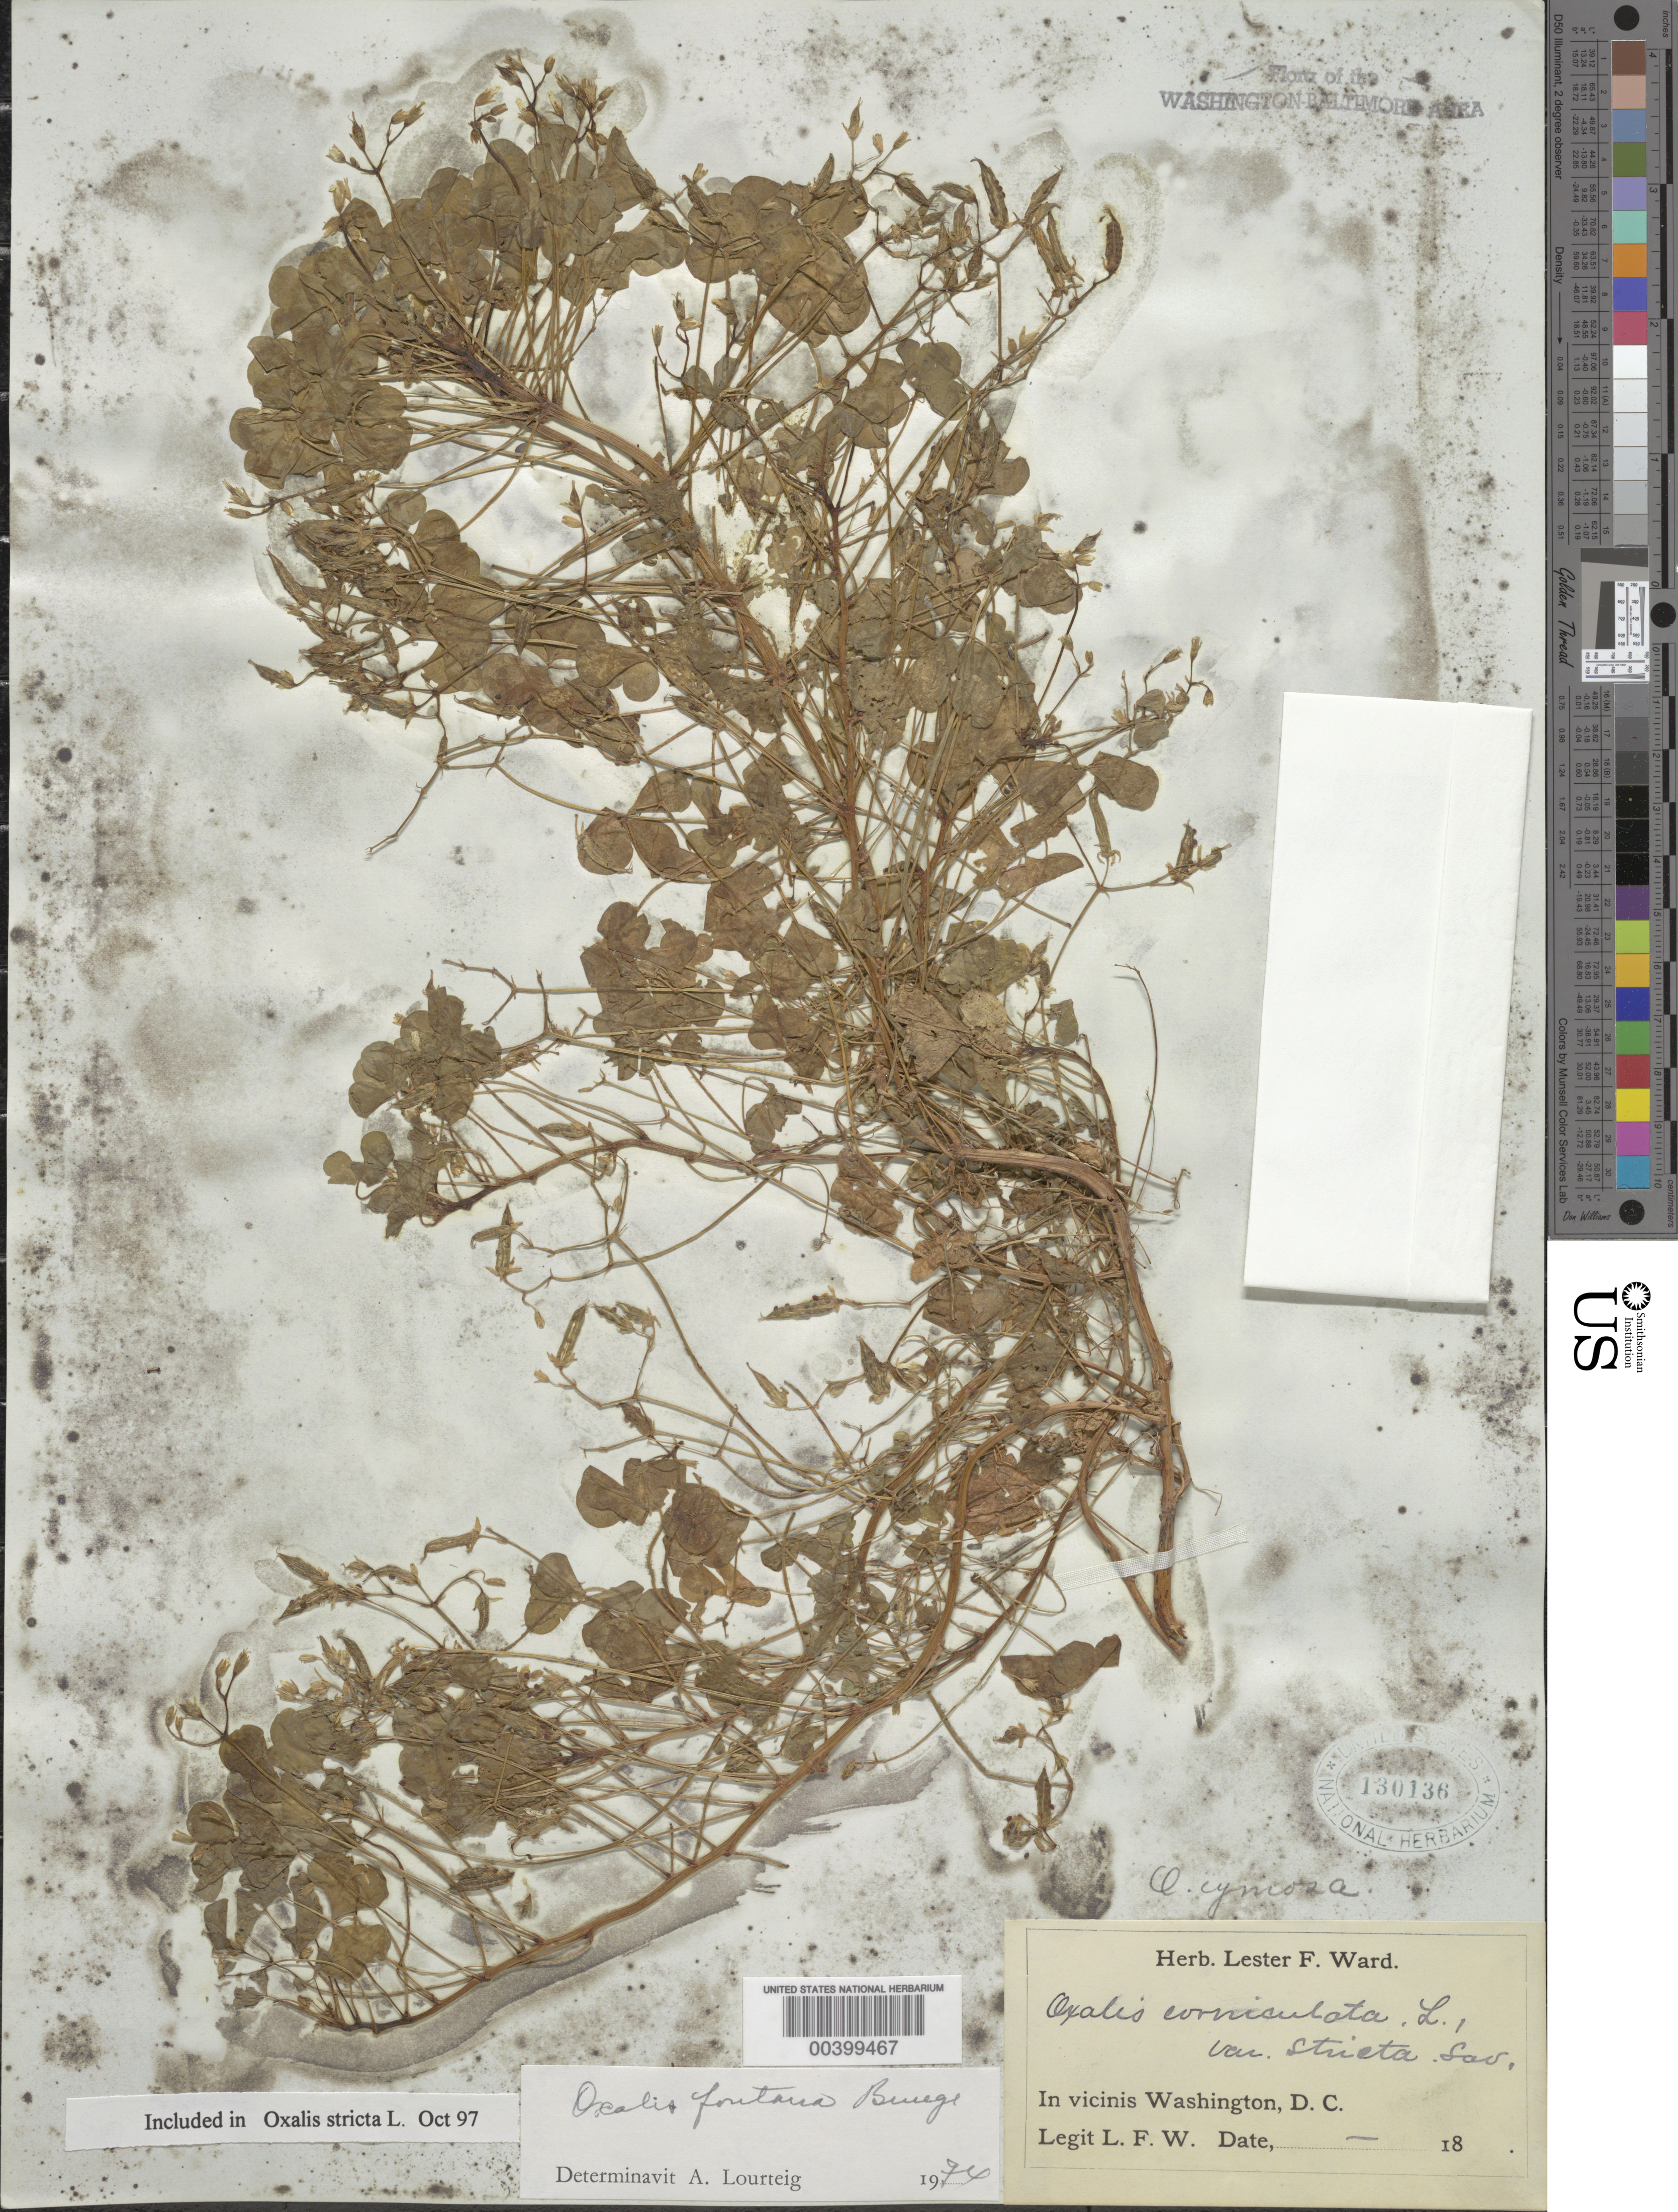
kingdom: Plantae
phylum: Tracheophyta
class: Magnoliopsida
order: Oxalidales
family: Oxalidaceae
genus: Oxalis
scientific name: Oxalis stricta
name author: L.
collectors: L. F. Ward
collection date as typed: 18--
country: United States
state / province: District of Columbia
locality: G.P.W., Washington D.C. area.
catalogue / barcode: US 130136